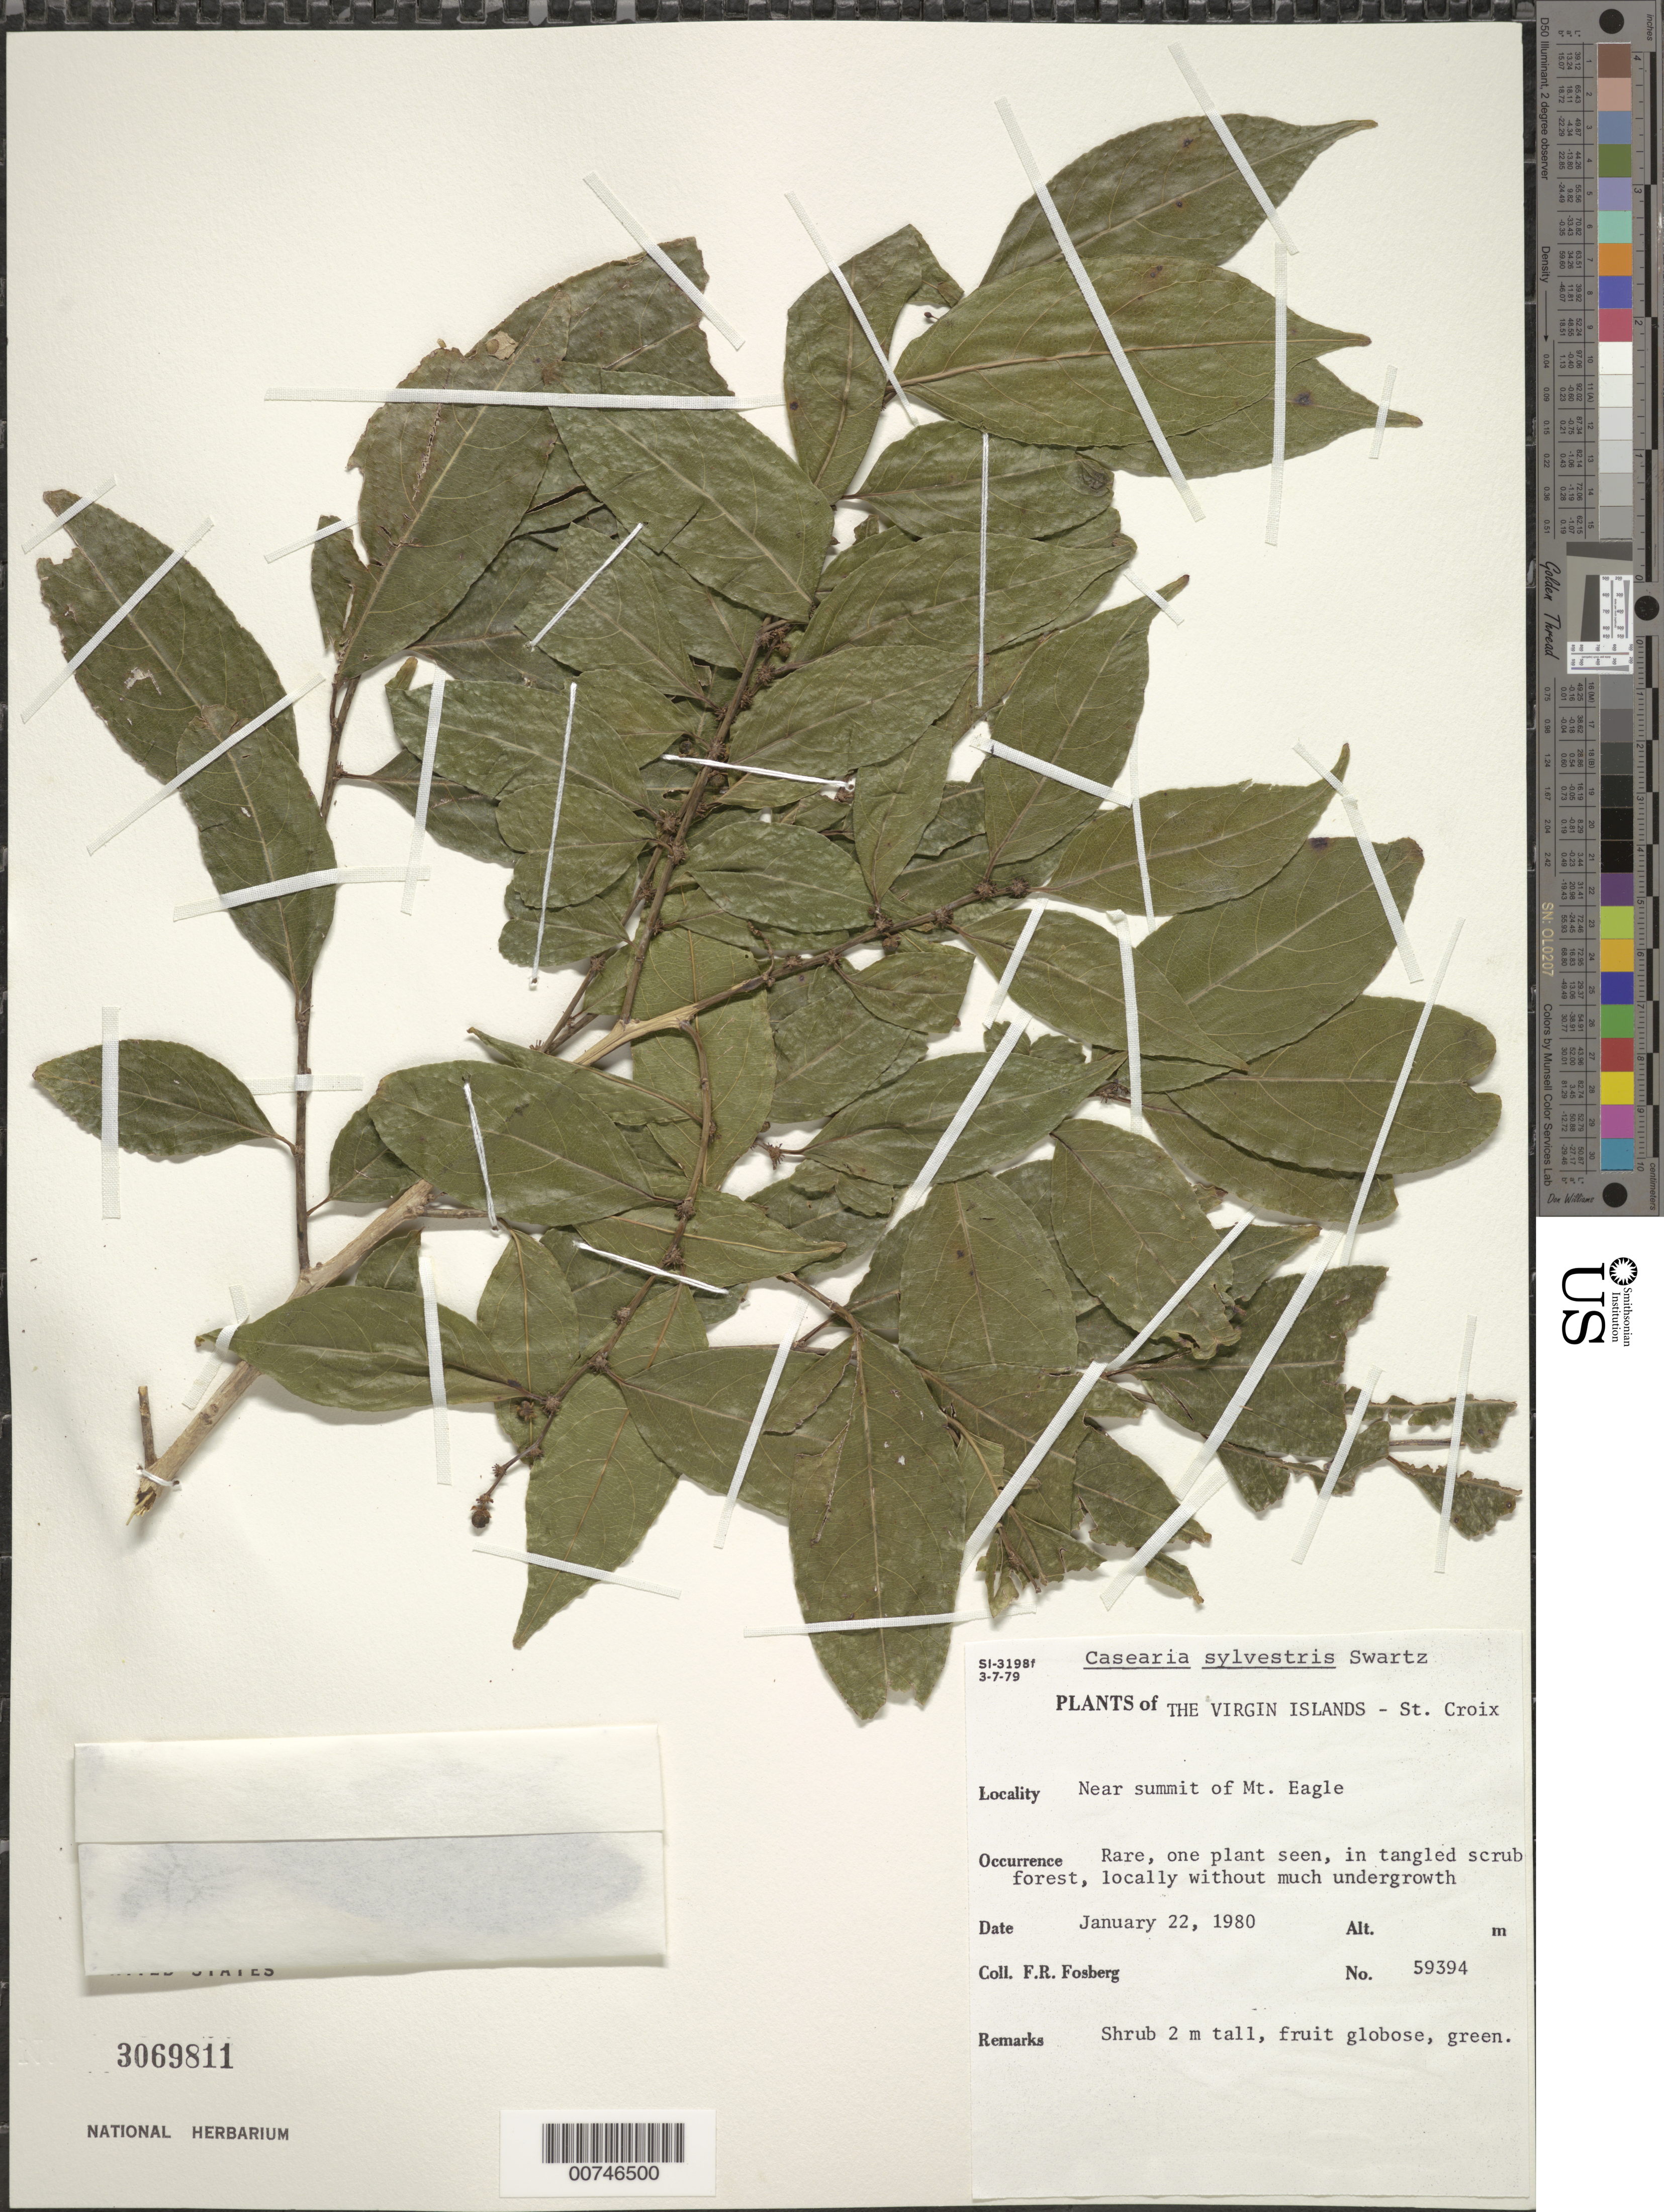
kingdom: Plantae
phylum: Tracheophyta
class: Magnoliopsida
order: Malpighiales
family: Salicaceae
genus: Casearia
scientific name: Casearia sylvestris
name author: Sw.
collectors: F. R. Fosberg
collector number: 59394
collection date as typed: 22 Jan 1980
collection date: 1980-01-22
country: U.S. Virgin Islands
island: St. Croix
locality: Near summit of Mt. Eagle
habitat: Rare, one plant seen, in tangled scrub forest, locally without much undergrowth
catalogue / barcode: US 3069811